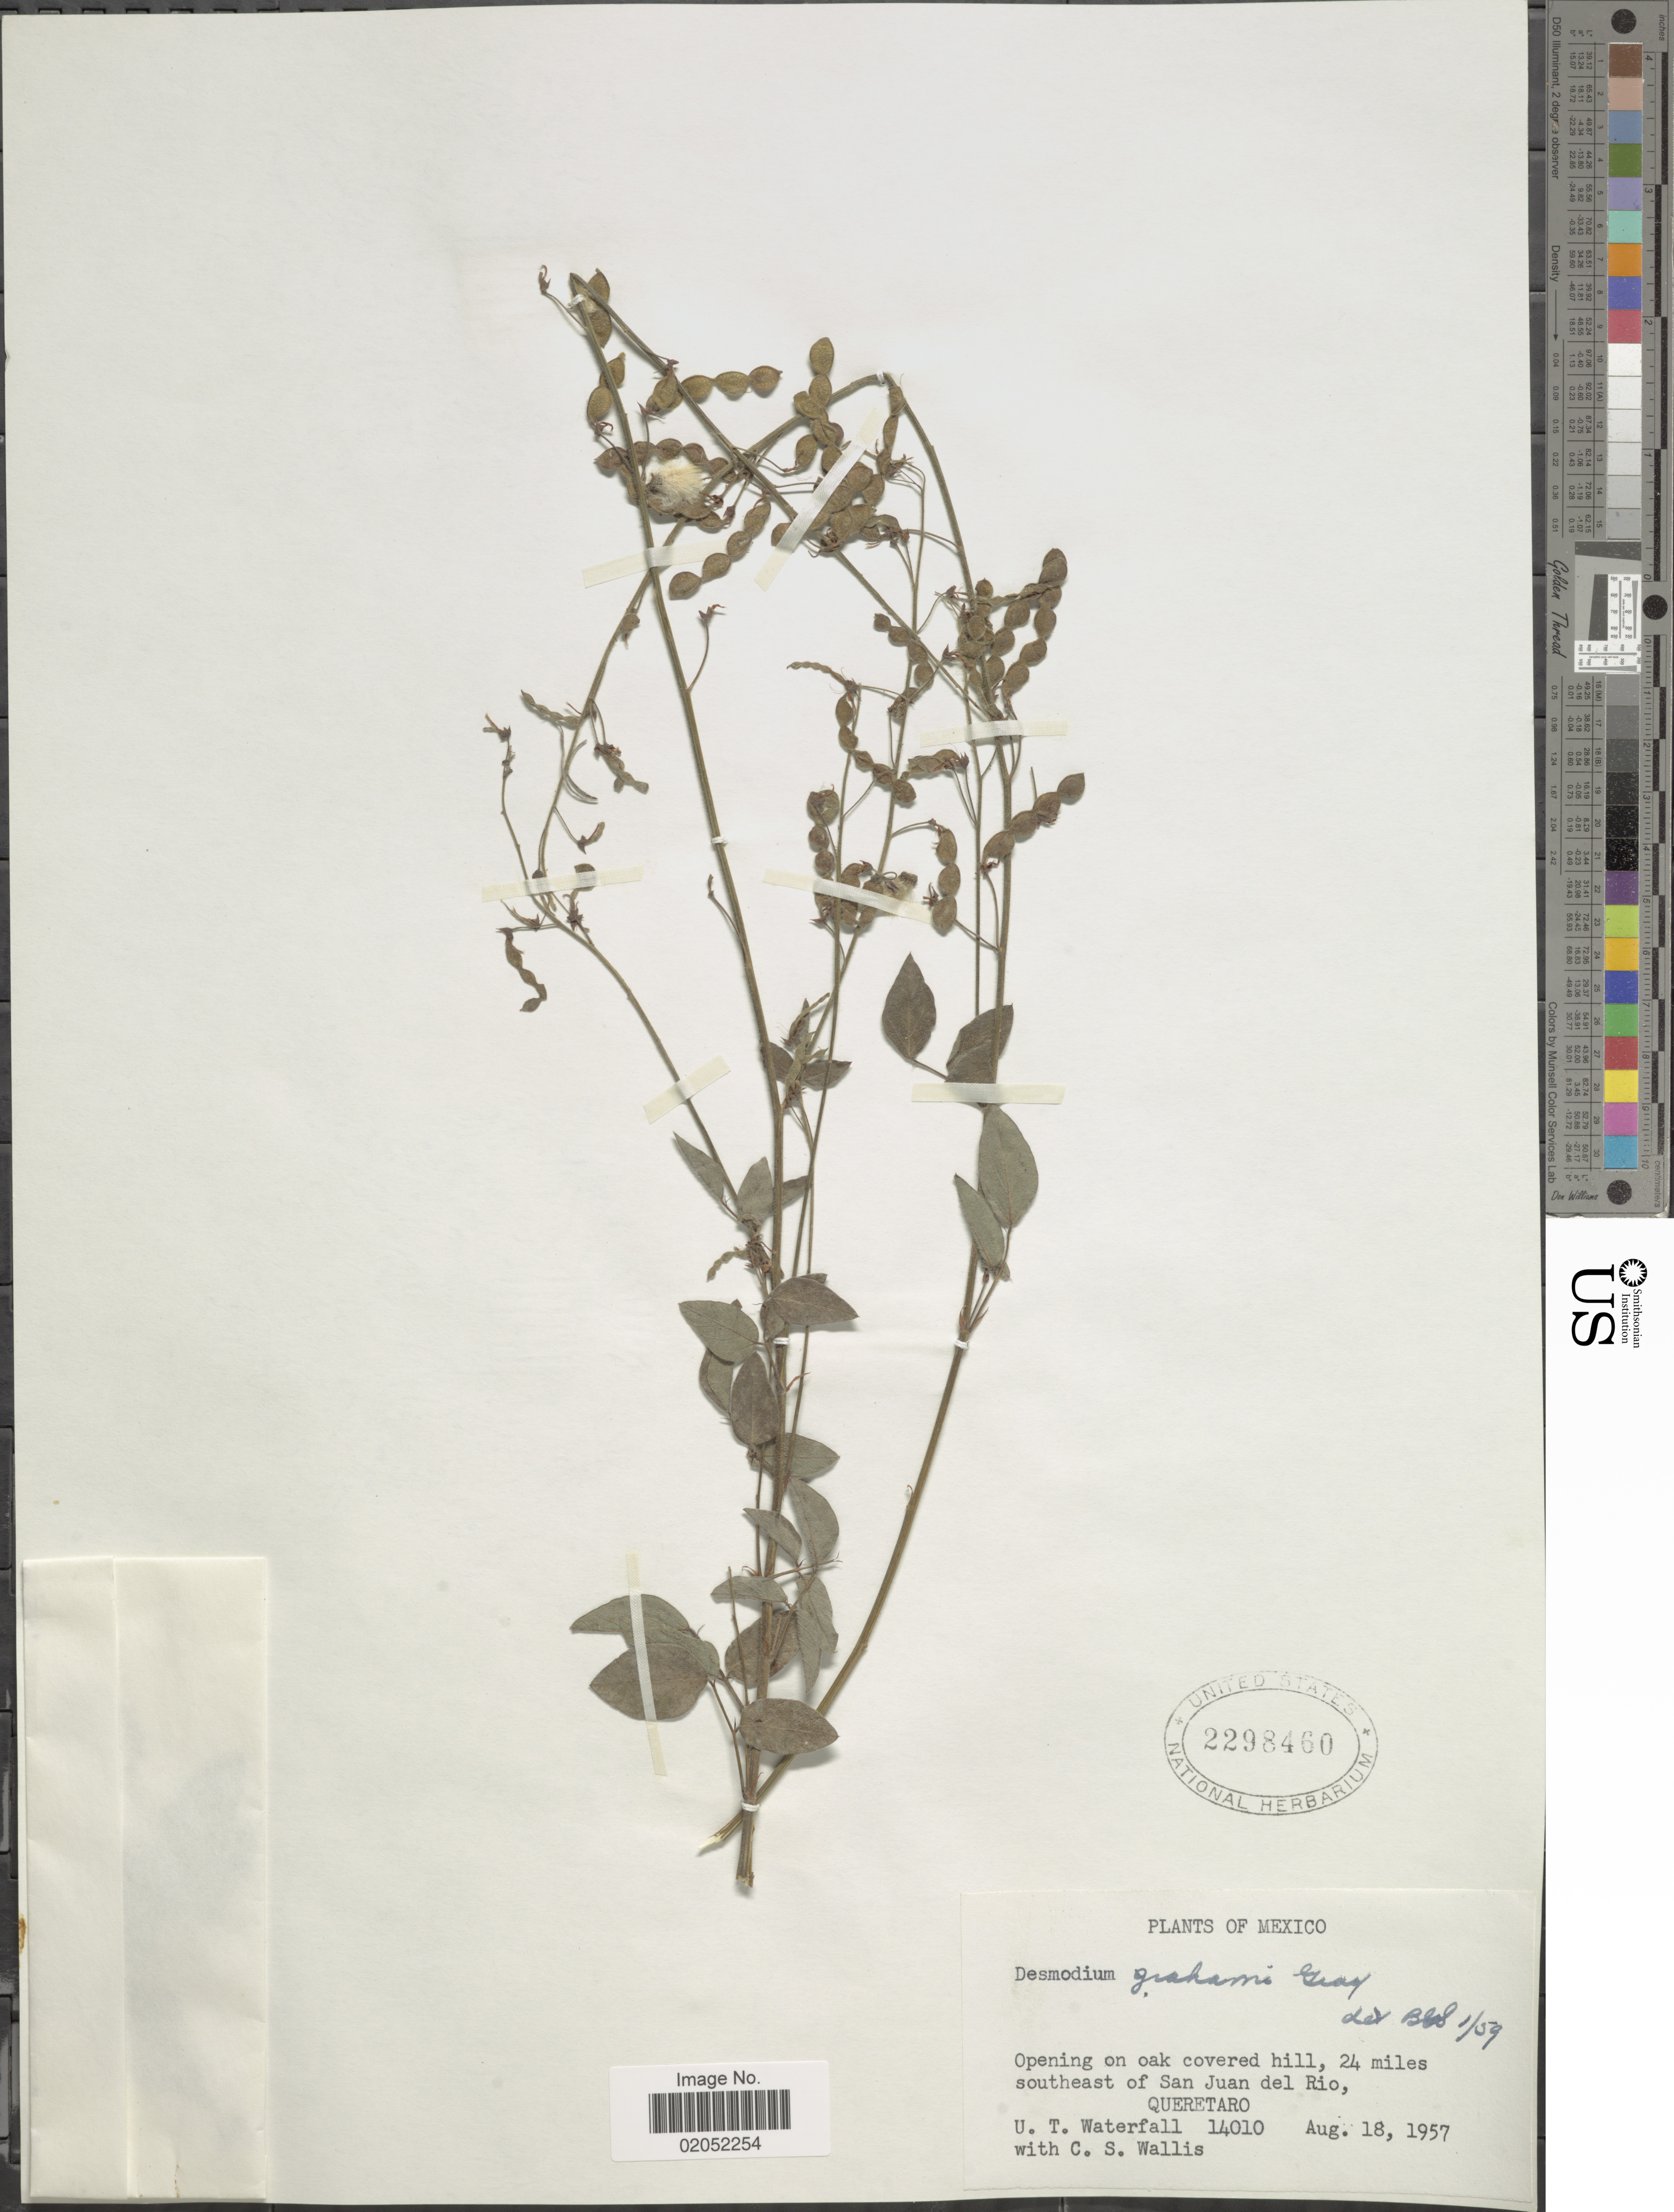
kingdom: Plantae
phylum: Tracheophyta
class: Magnoliopsida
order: Fabales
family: Fabaceae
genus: Desmodium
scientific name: Desmodium grahamii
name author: A. Gray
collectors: U. T. Waterfall & C. S. Wallis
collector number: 14010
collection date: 1957-08-18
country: Mexico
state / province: Querétaro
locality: Mexico, Opening on oak covered hill, 24 miles southeast of San Juan del Rio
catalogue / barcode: US 2298460